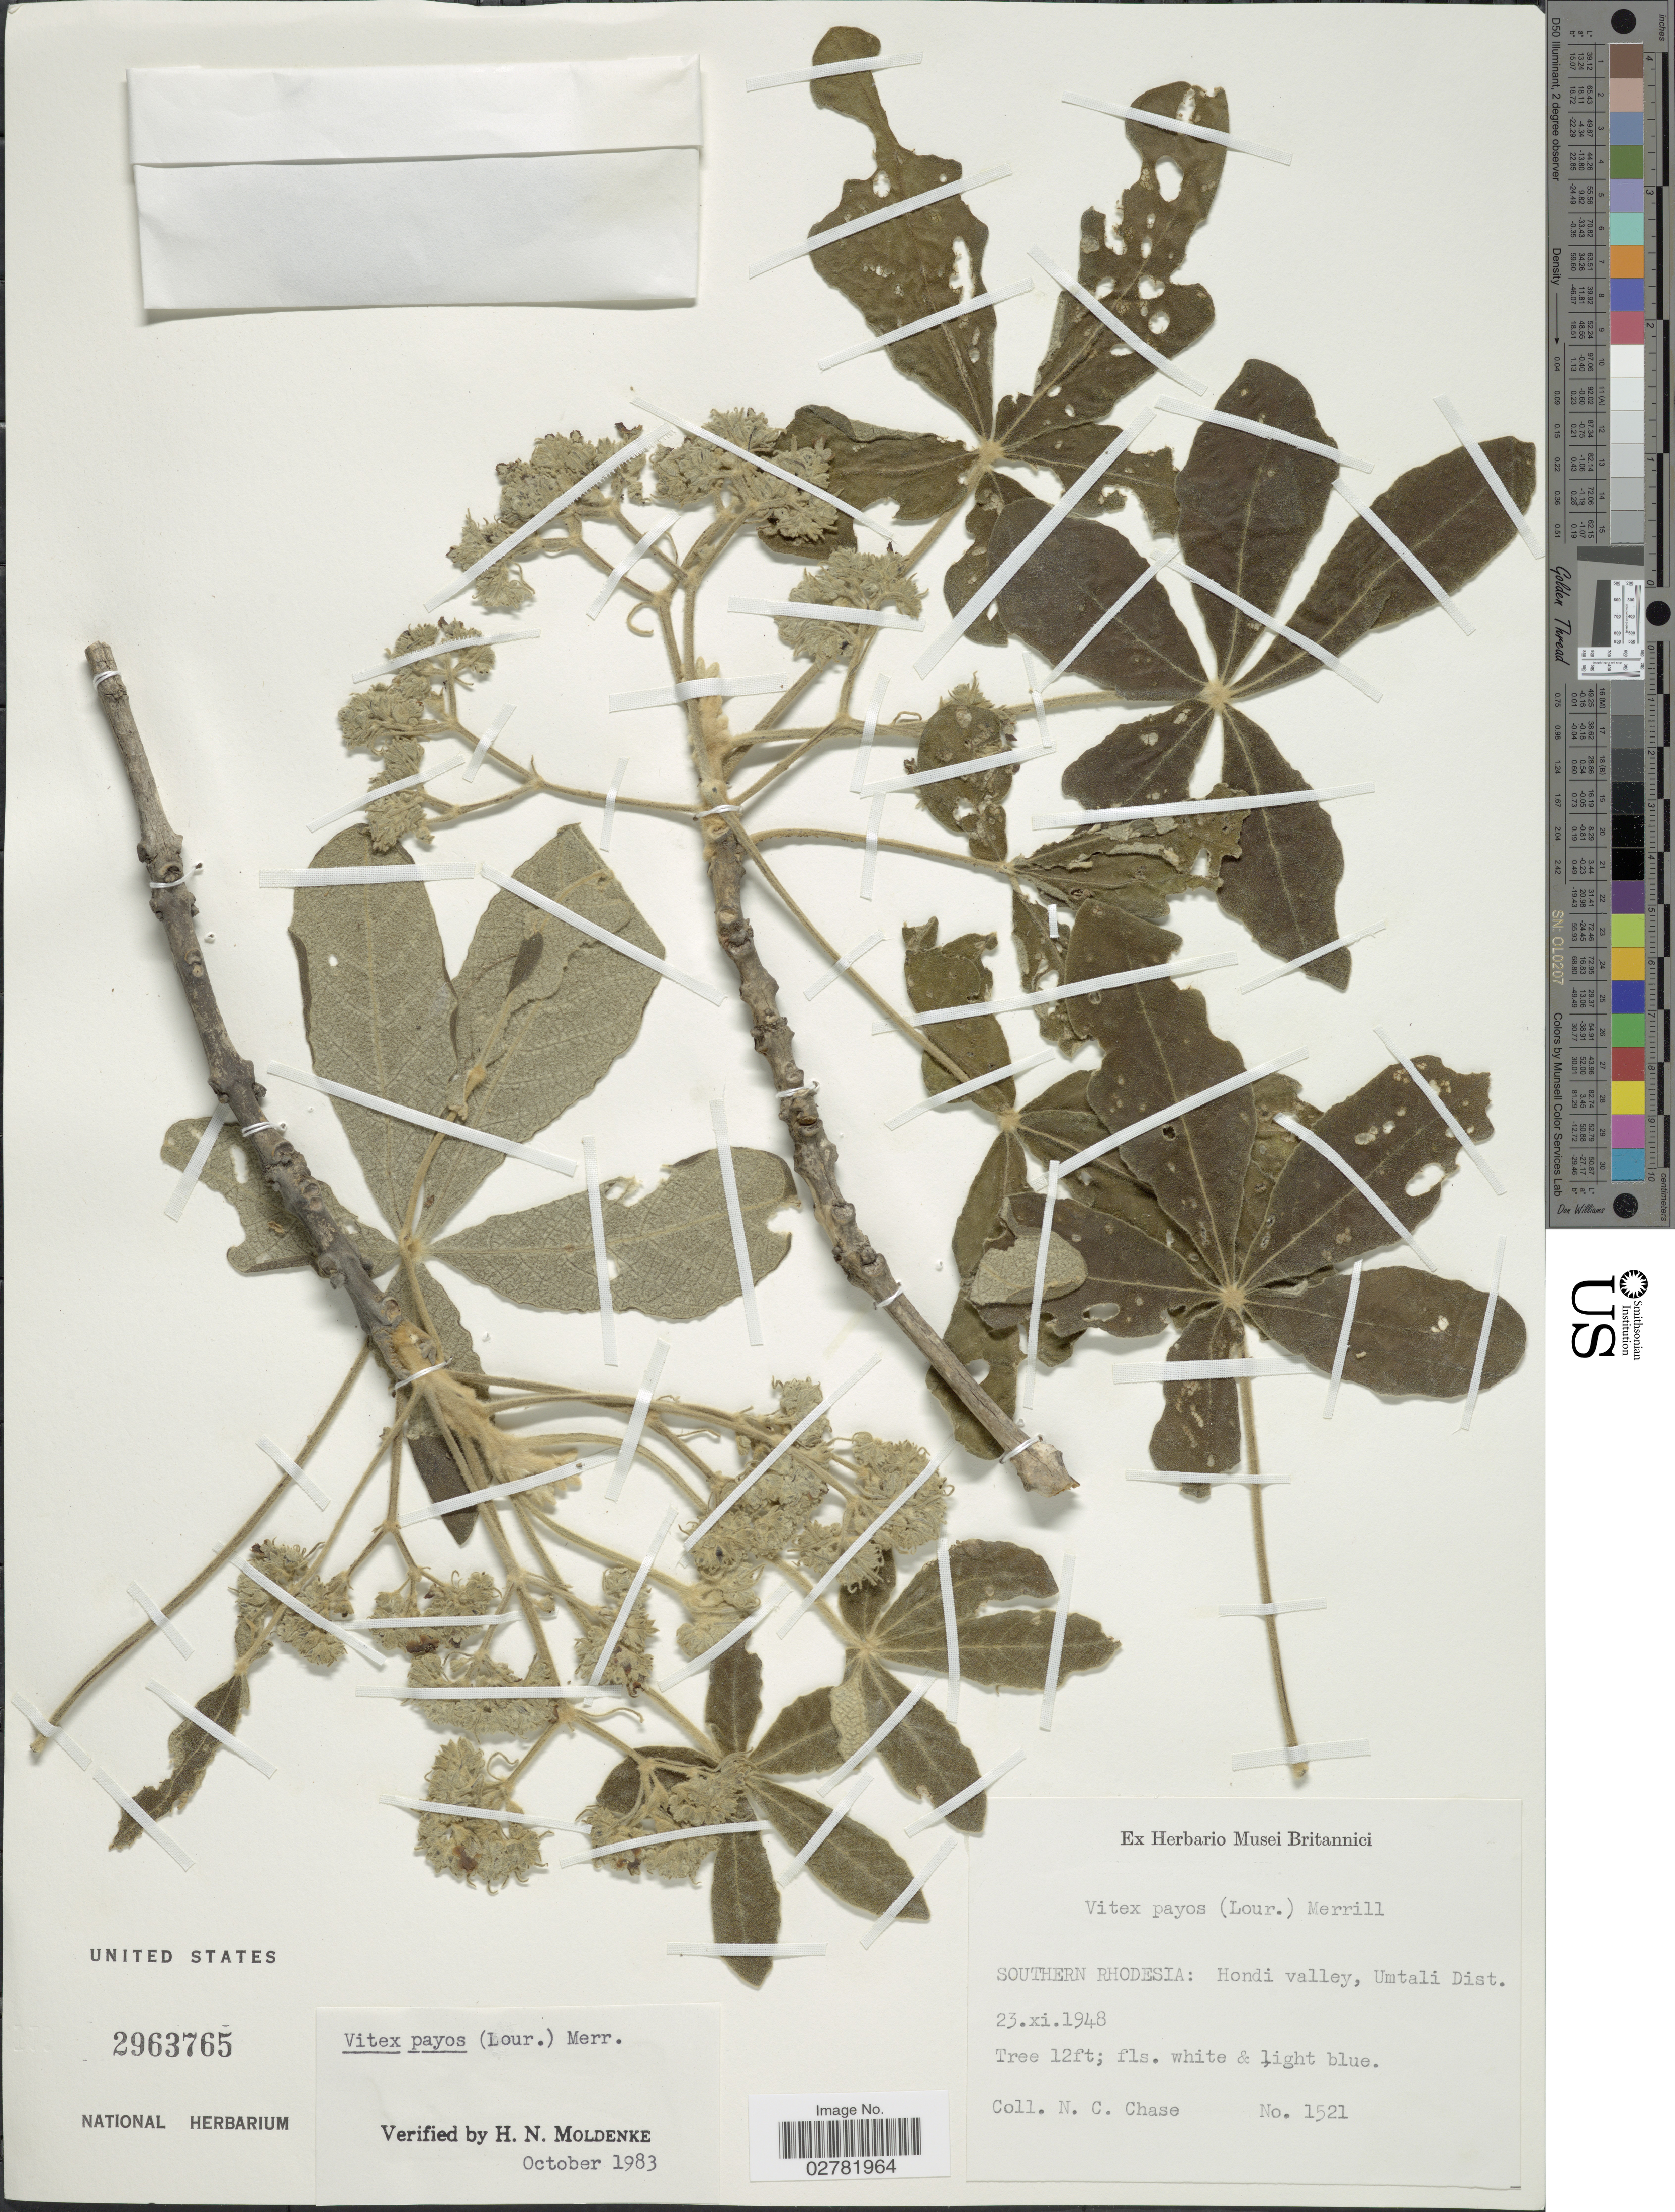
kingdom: Plantae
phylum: Tracheophyta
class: Magnoliopsida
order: Lamiales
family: Lamiaceae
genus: Vitex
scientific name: Vitex payos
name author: (Lour.) Merr.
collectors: N. C. Chase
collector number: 1521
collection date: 1948-11-23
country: Zimbabwe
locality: Hondi valley, Umtali Dist.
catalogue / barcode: US 2963765